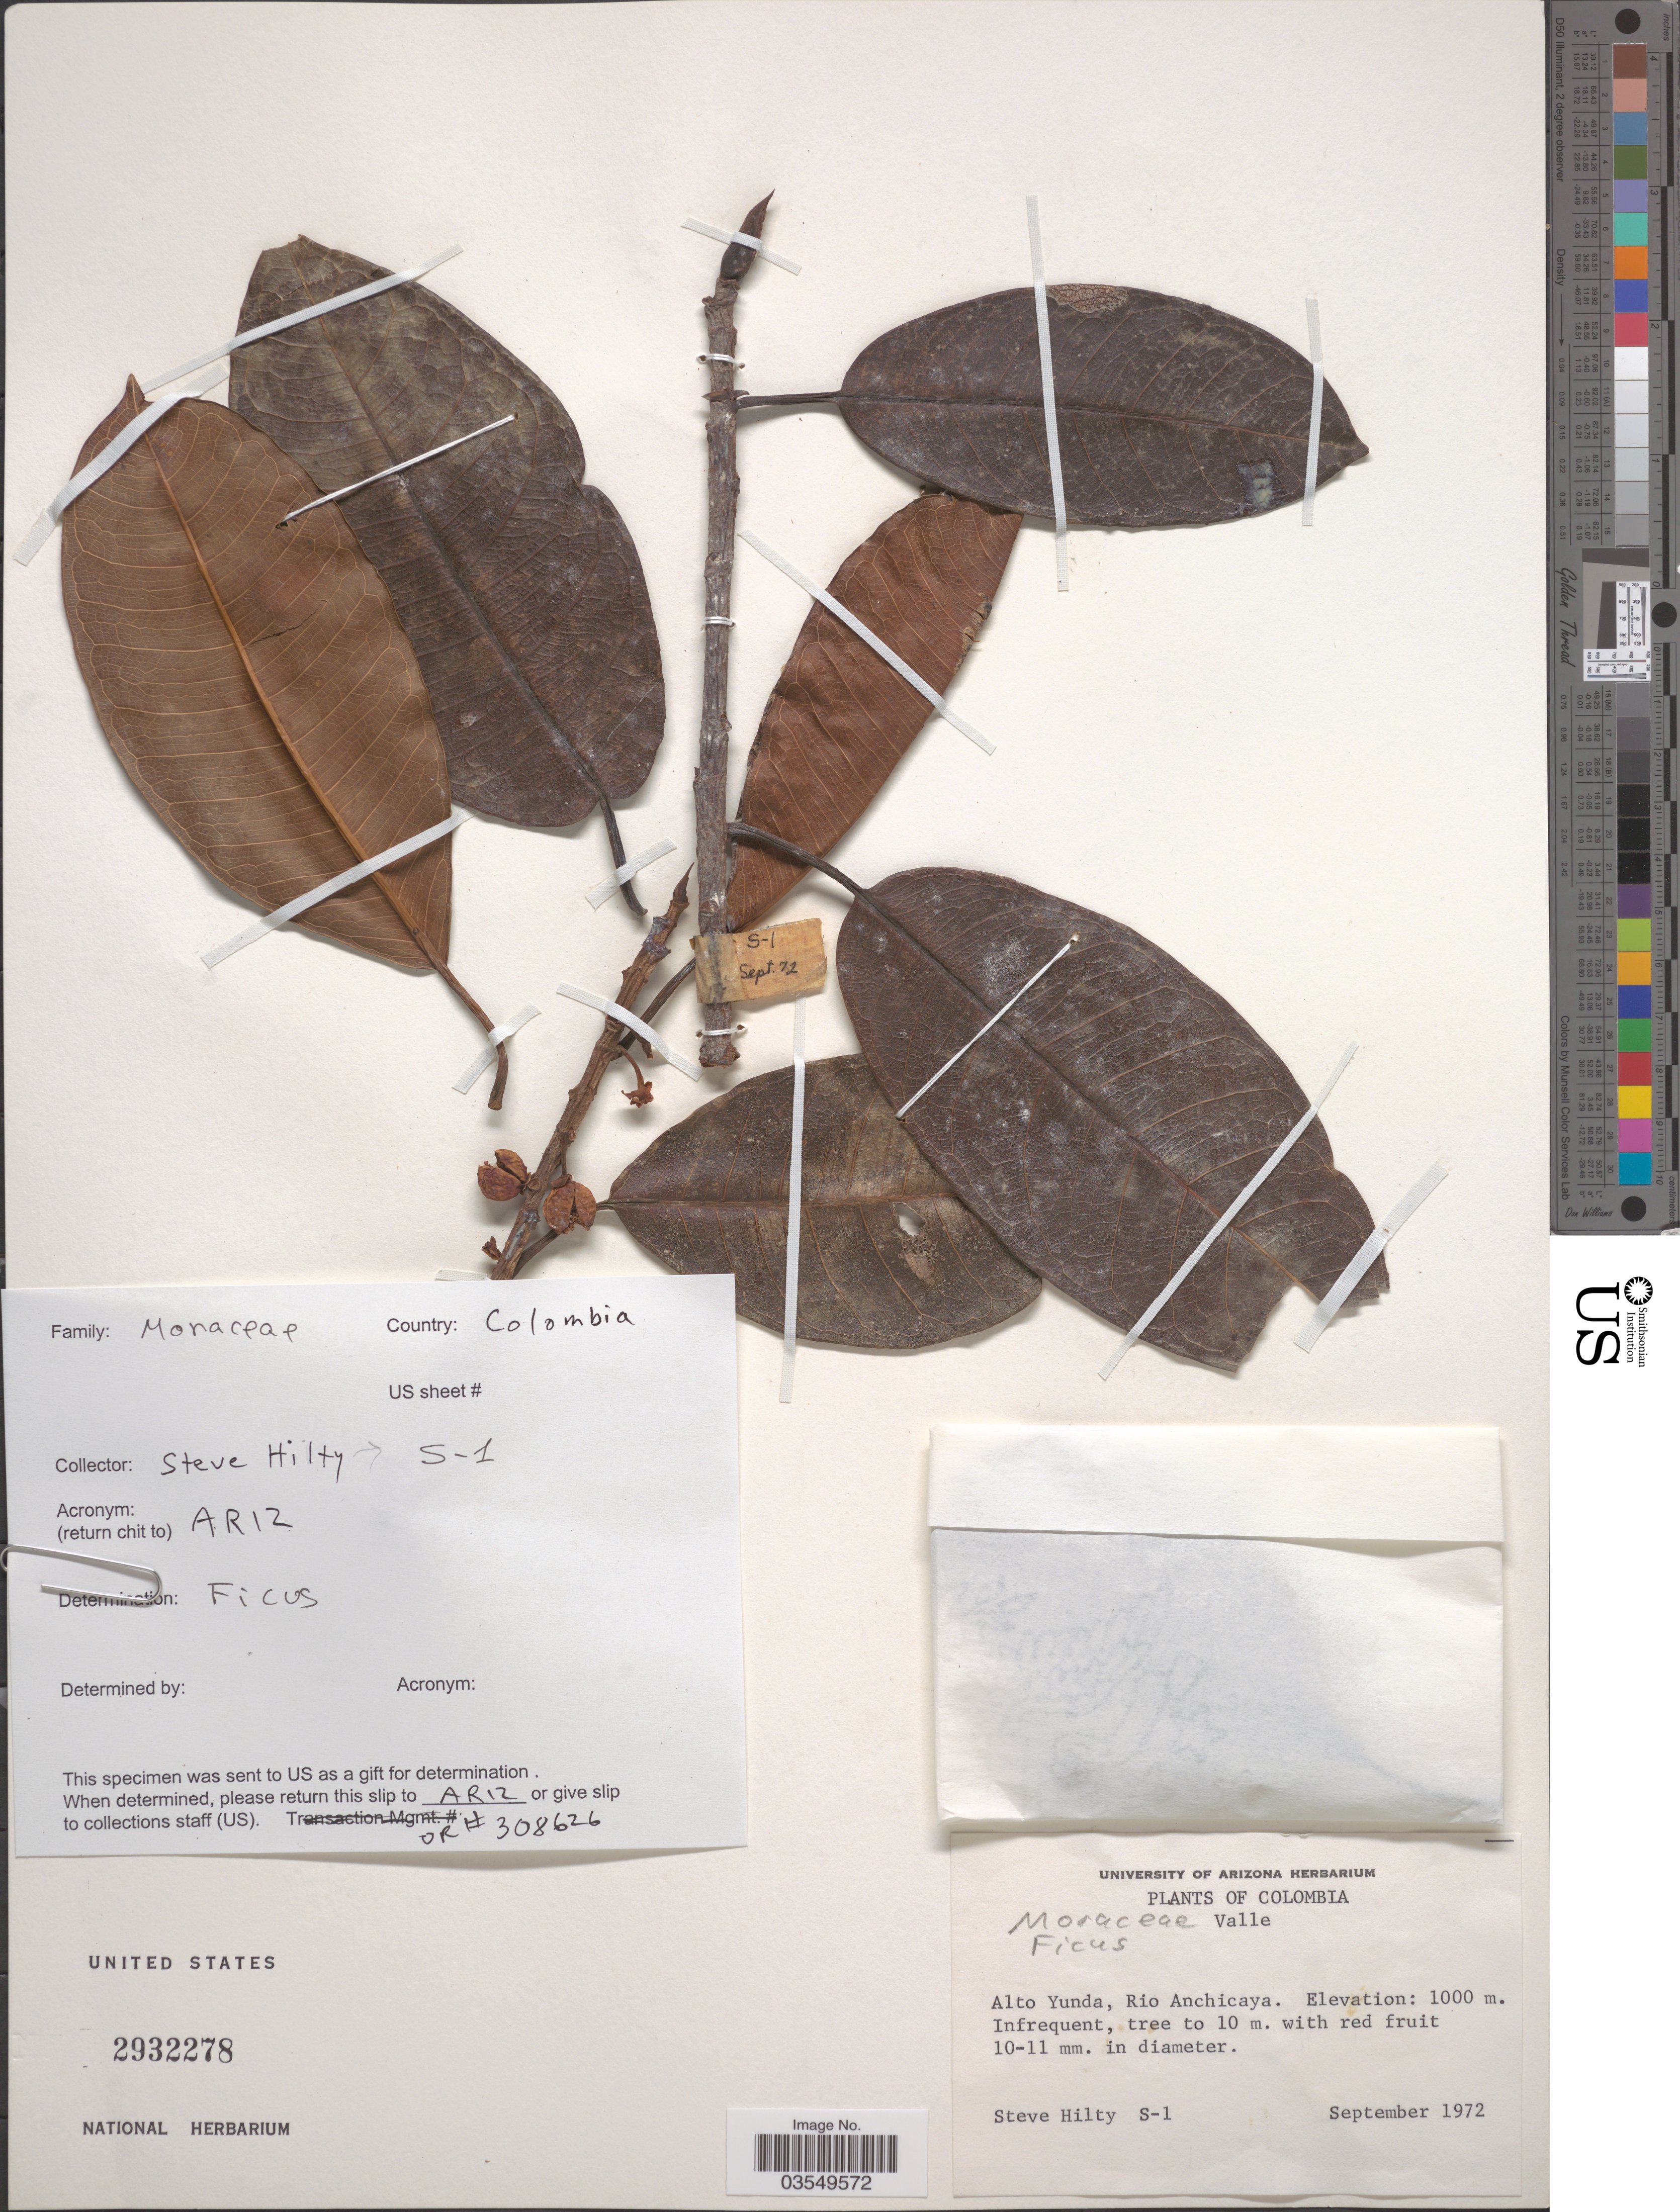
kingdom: Plantae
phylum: Tracheophyta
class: Magnoliopsida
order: Rosales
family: Moraceae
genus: Ficus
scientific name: Ficus andicola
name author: Standl.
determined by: Mitidieri, Nicole, (WIS), University of Wisconsin - Madison (UNITED STATES)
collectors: S. Hilty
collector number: S-1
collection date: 1972-09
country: Colombia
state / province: Valle del Cauca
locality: Valle. Alto Yunda, Rio Anchicaya.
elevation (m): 1000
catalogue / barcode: US 2932278